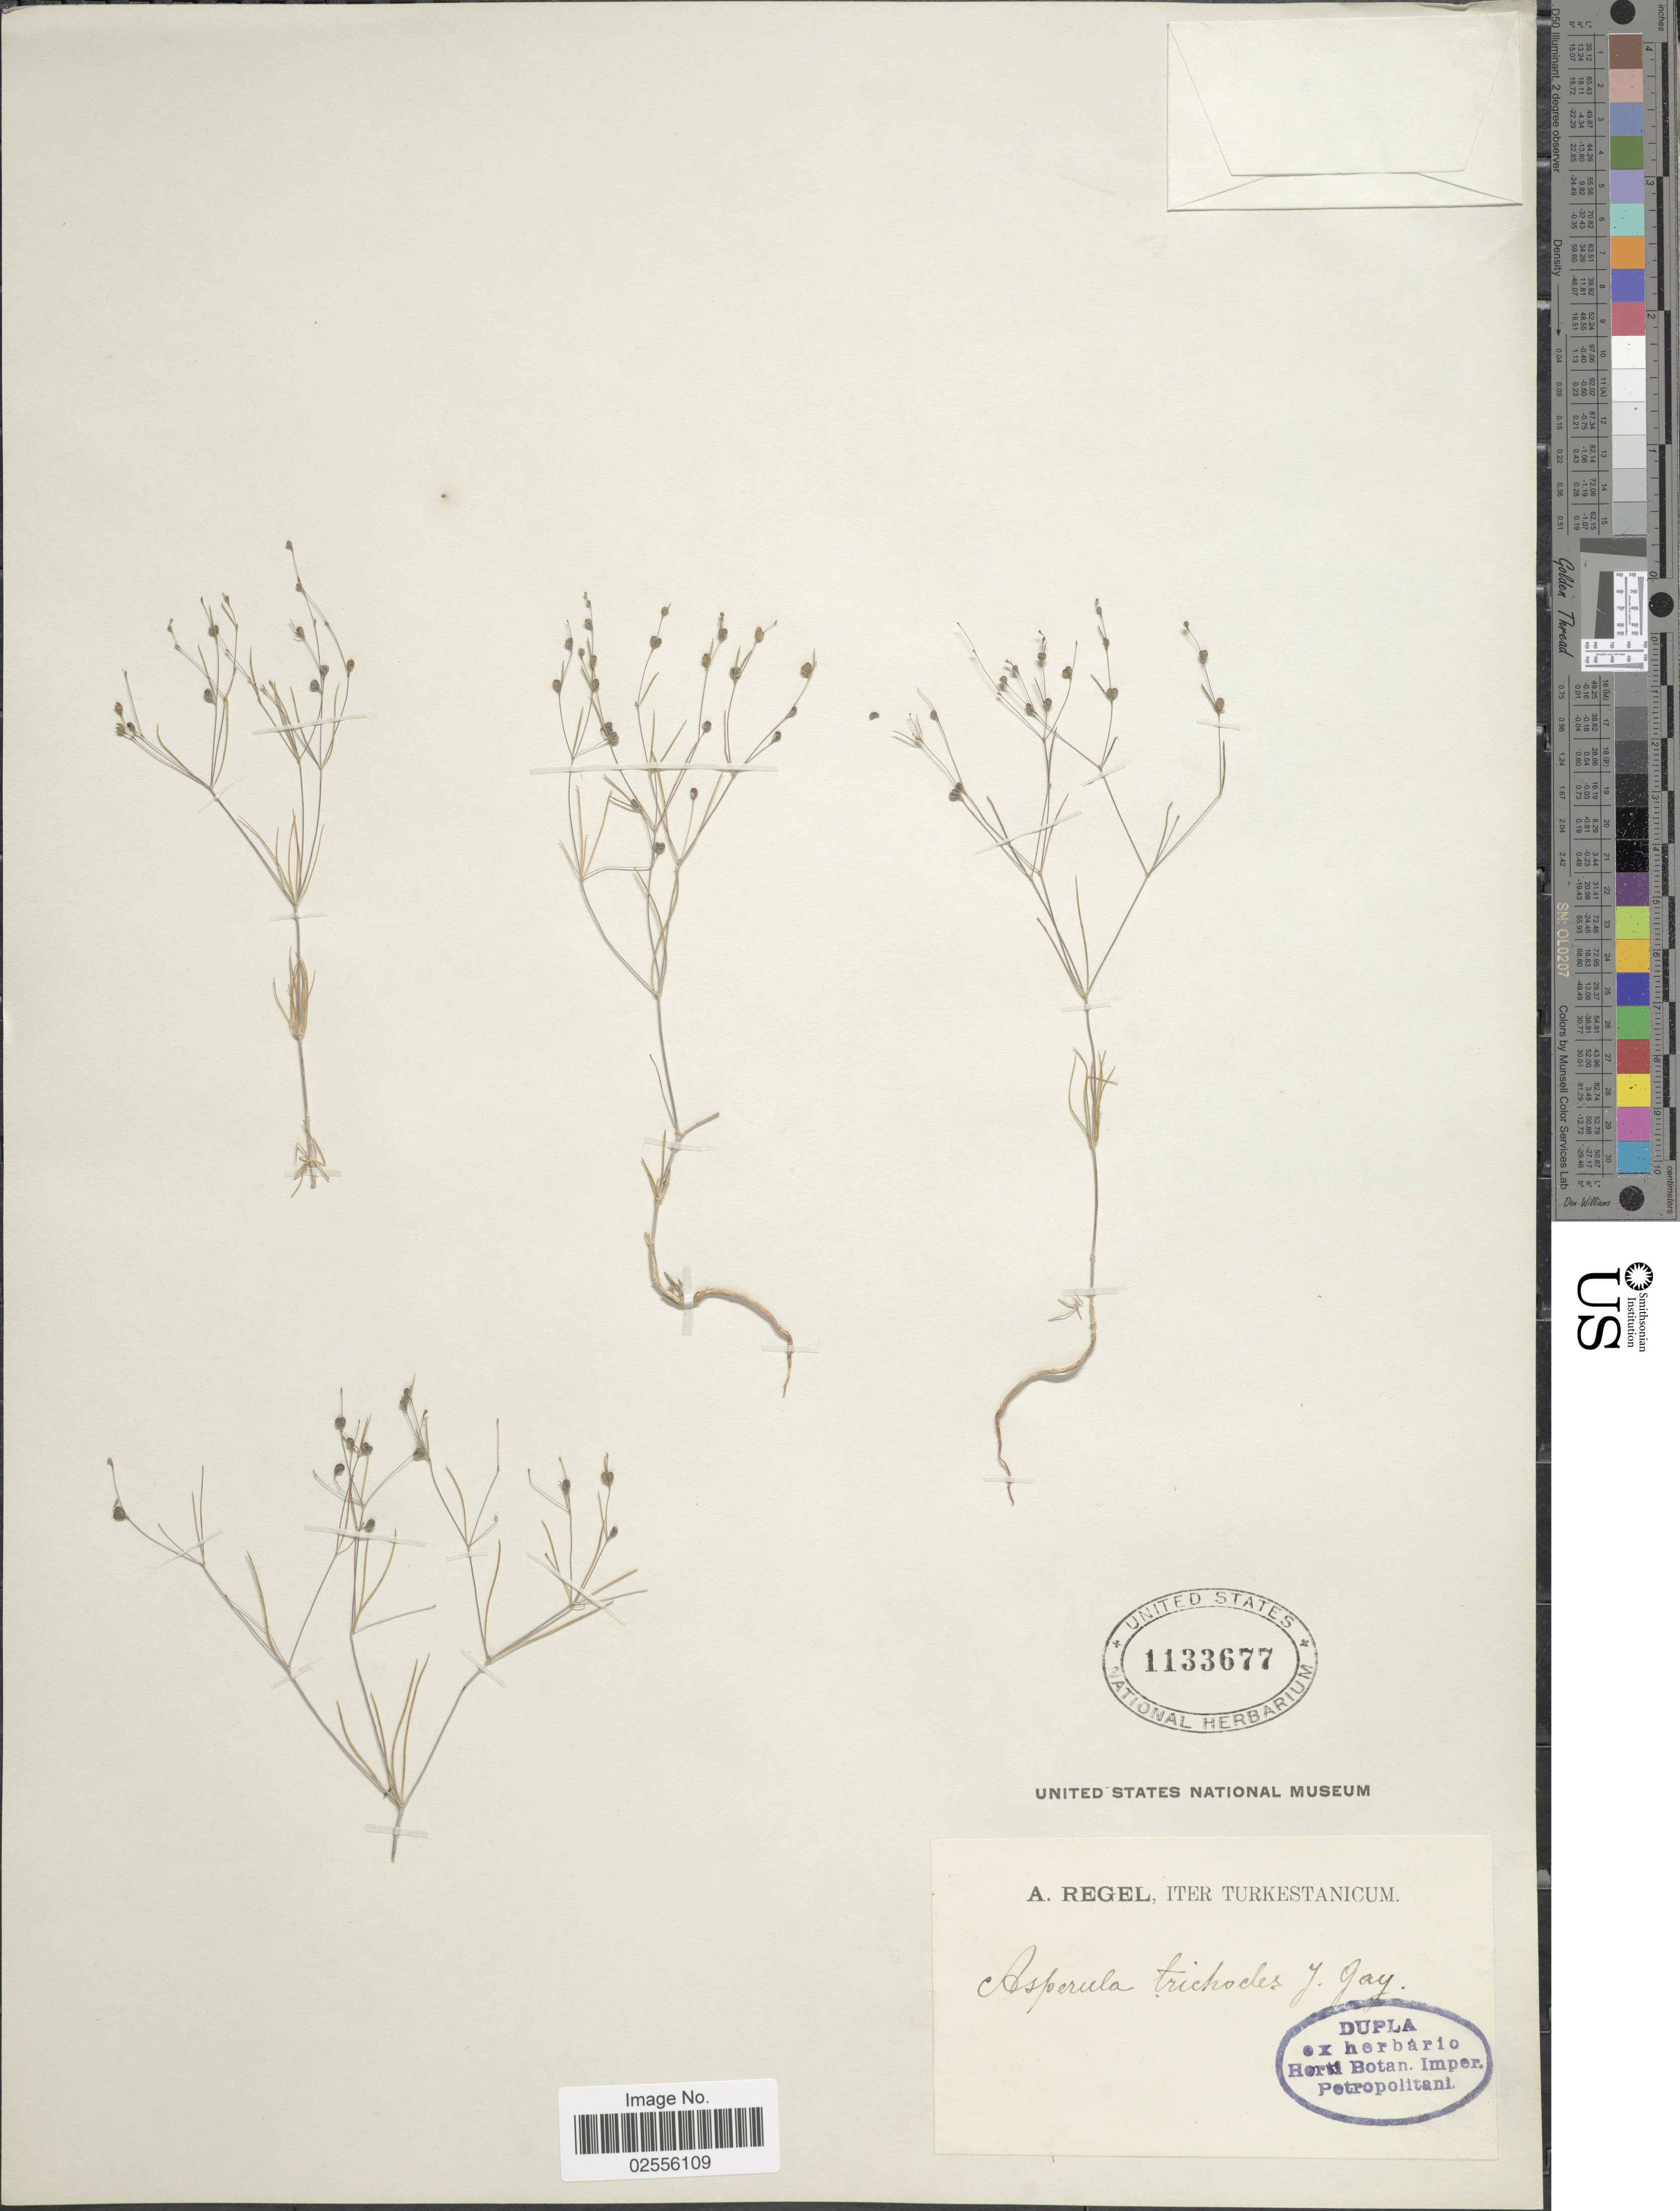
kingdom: Plantae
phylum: Tracheophyta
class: Magnoliopsida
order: Gentianales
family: Rubiaceae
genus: Asperula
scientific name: Asperula trichodes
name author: J. Gay ex DC.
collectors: A. Regel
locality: Iter Turkistanicum.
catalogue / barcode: US 1133677